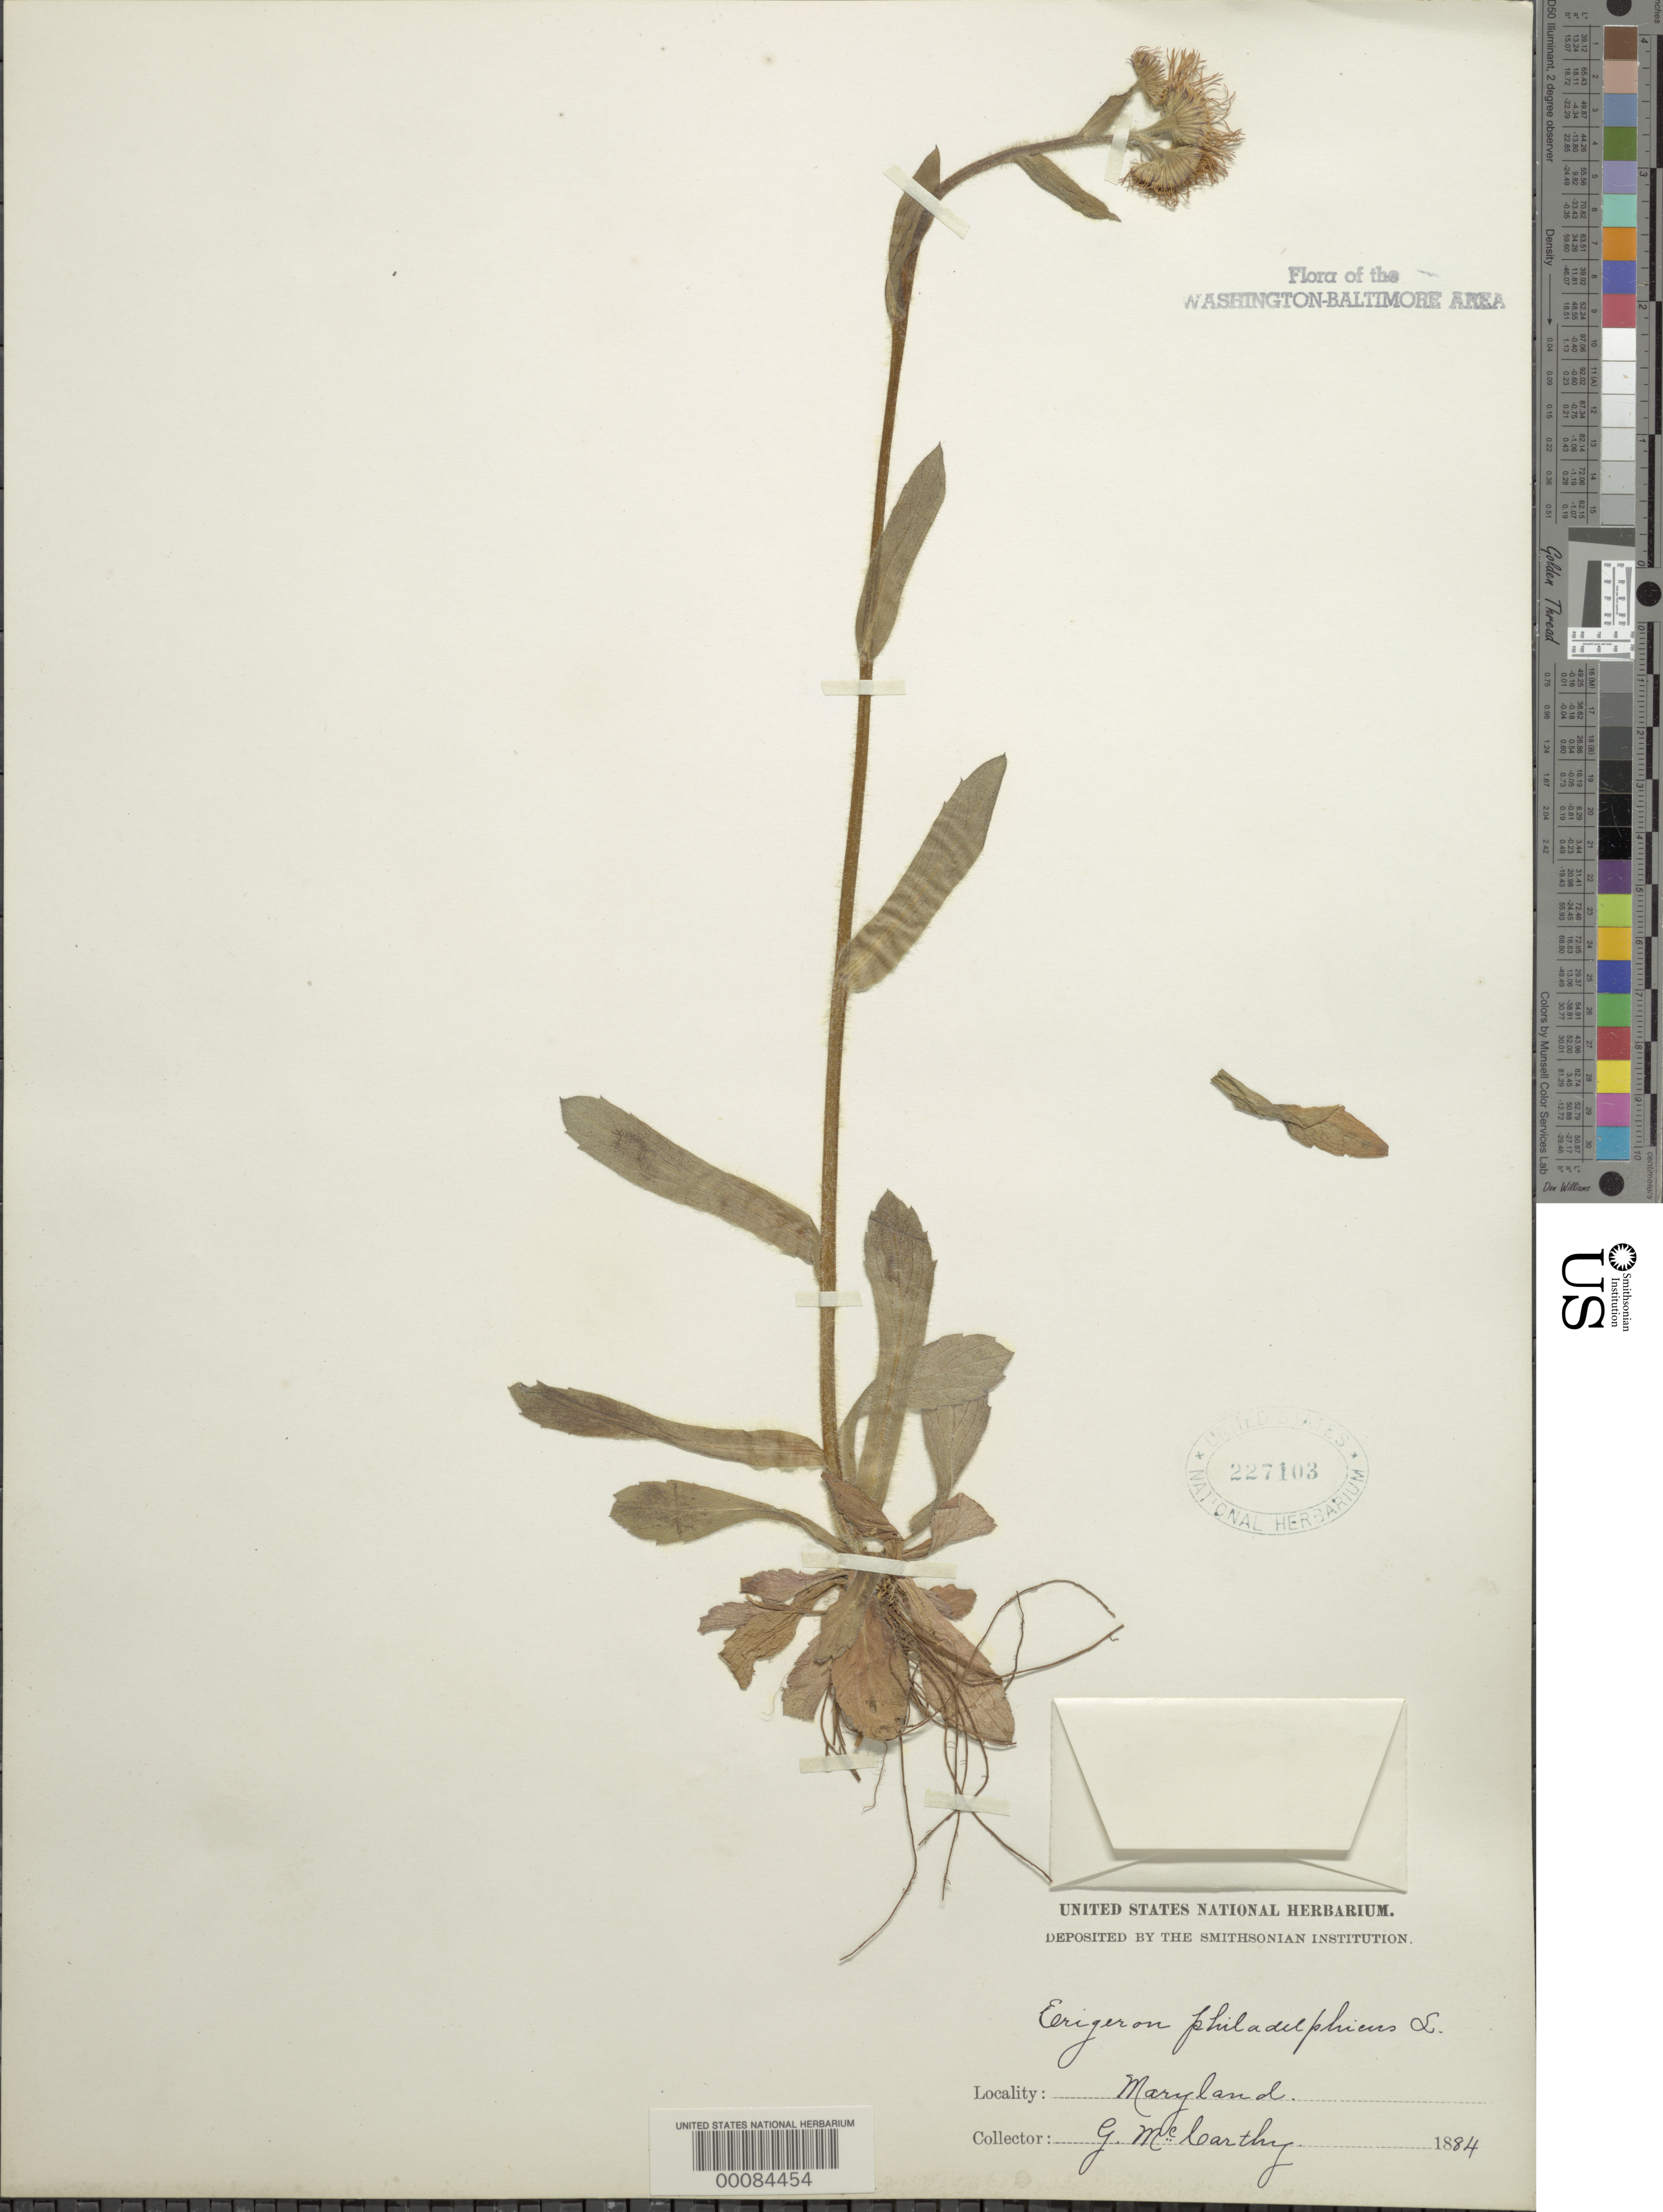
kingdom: Plantae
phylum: Tracheophyta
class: Magnoliopsida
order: Asterales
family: Asteraceae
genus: Erigeron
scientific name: Erigeron pulchellus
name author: Michx.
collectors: G. McCarthy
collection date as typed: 1884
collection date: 1884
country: United States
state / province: Maryland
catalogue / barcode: US 227103